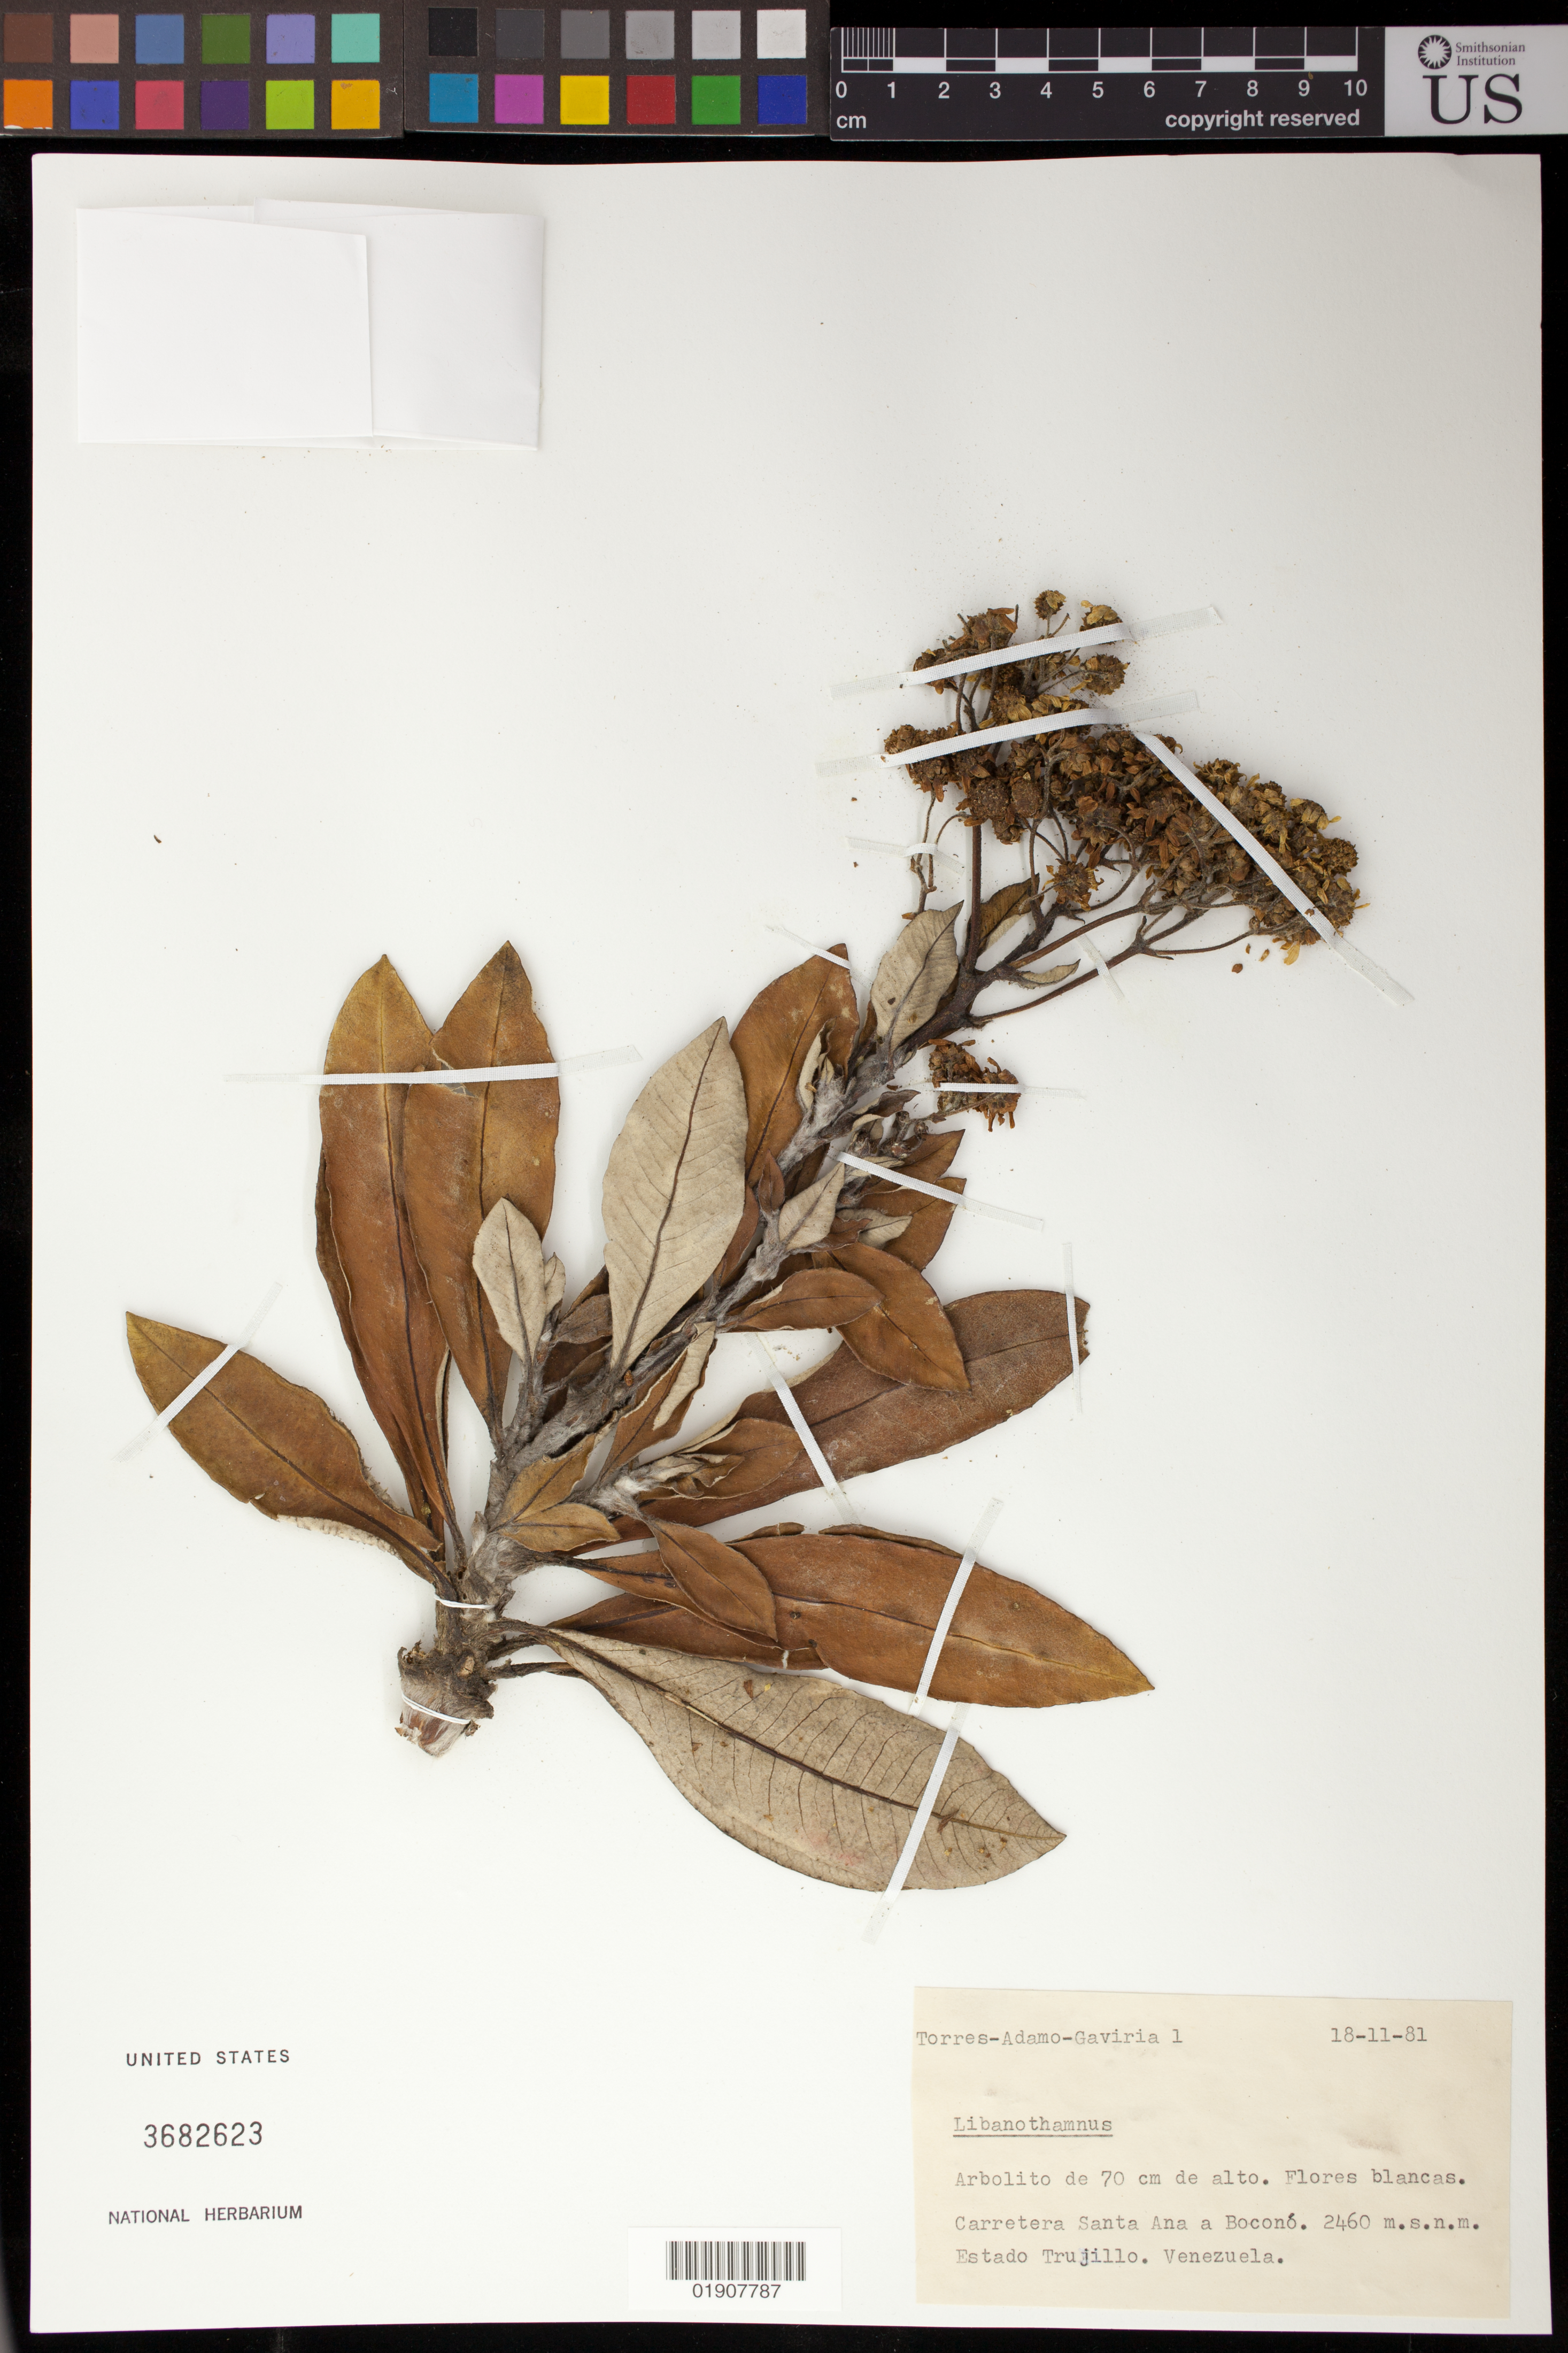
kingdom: Plantae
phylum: Tracheophyta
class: Magnoliopsida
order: Asterales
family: Asteraceae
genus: Libanothamnus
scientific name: Libanothamnus sp.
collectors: -. Torres, G. Adamo & Gaviria, --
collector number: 1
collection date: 1981-11-18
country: Venezuela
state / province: Trujillo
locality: Carretera de Santa Ana a Boconó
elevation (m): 2460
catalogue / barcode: US 3682623